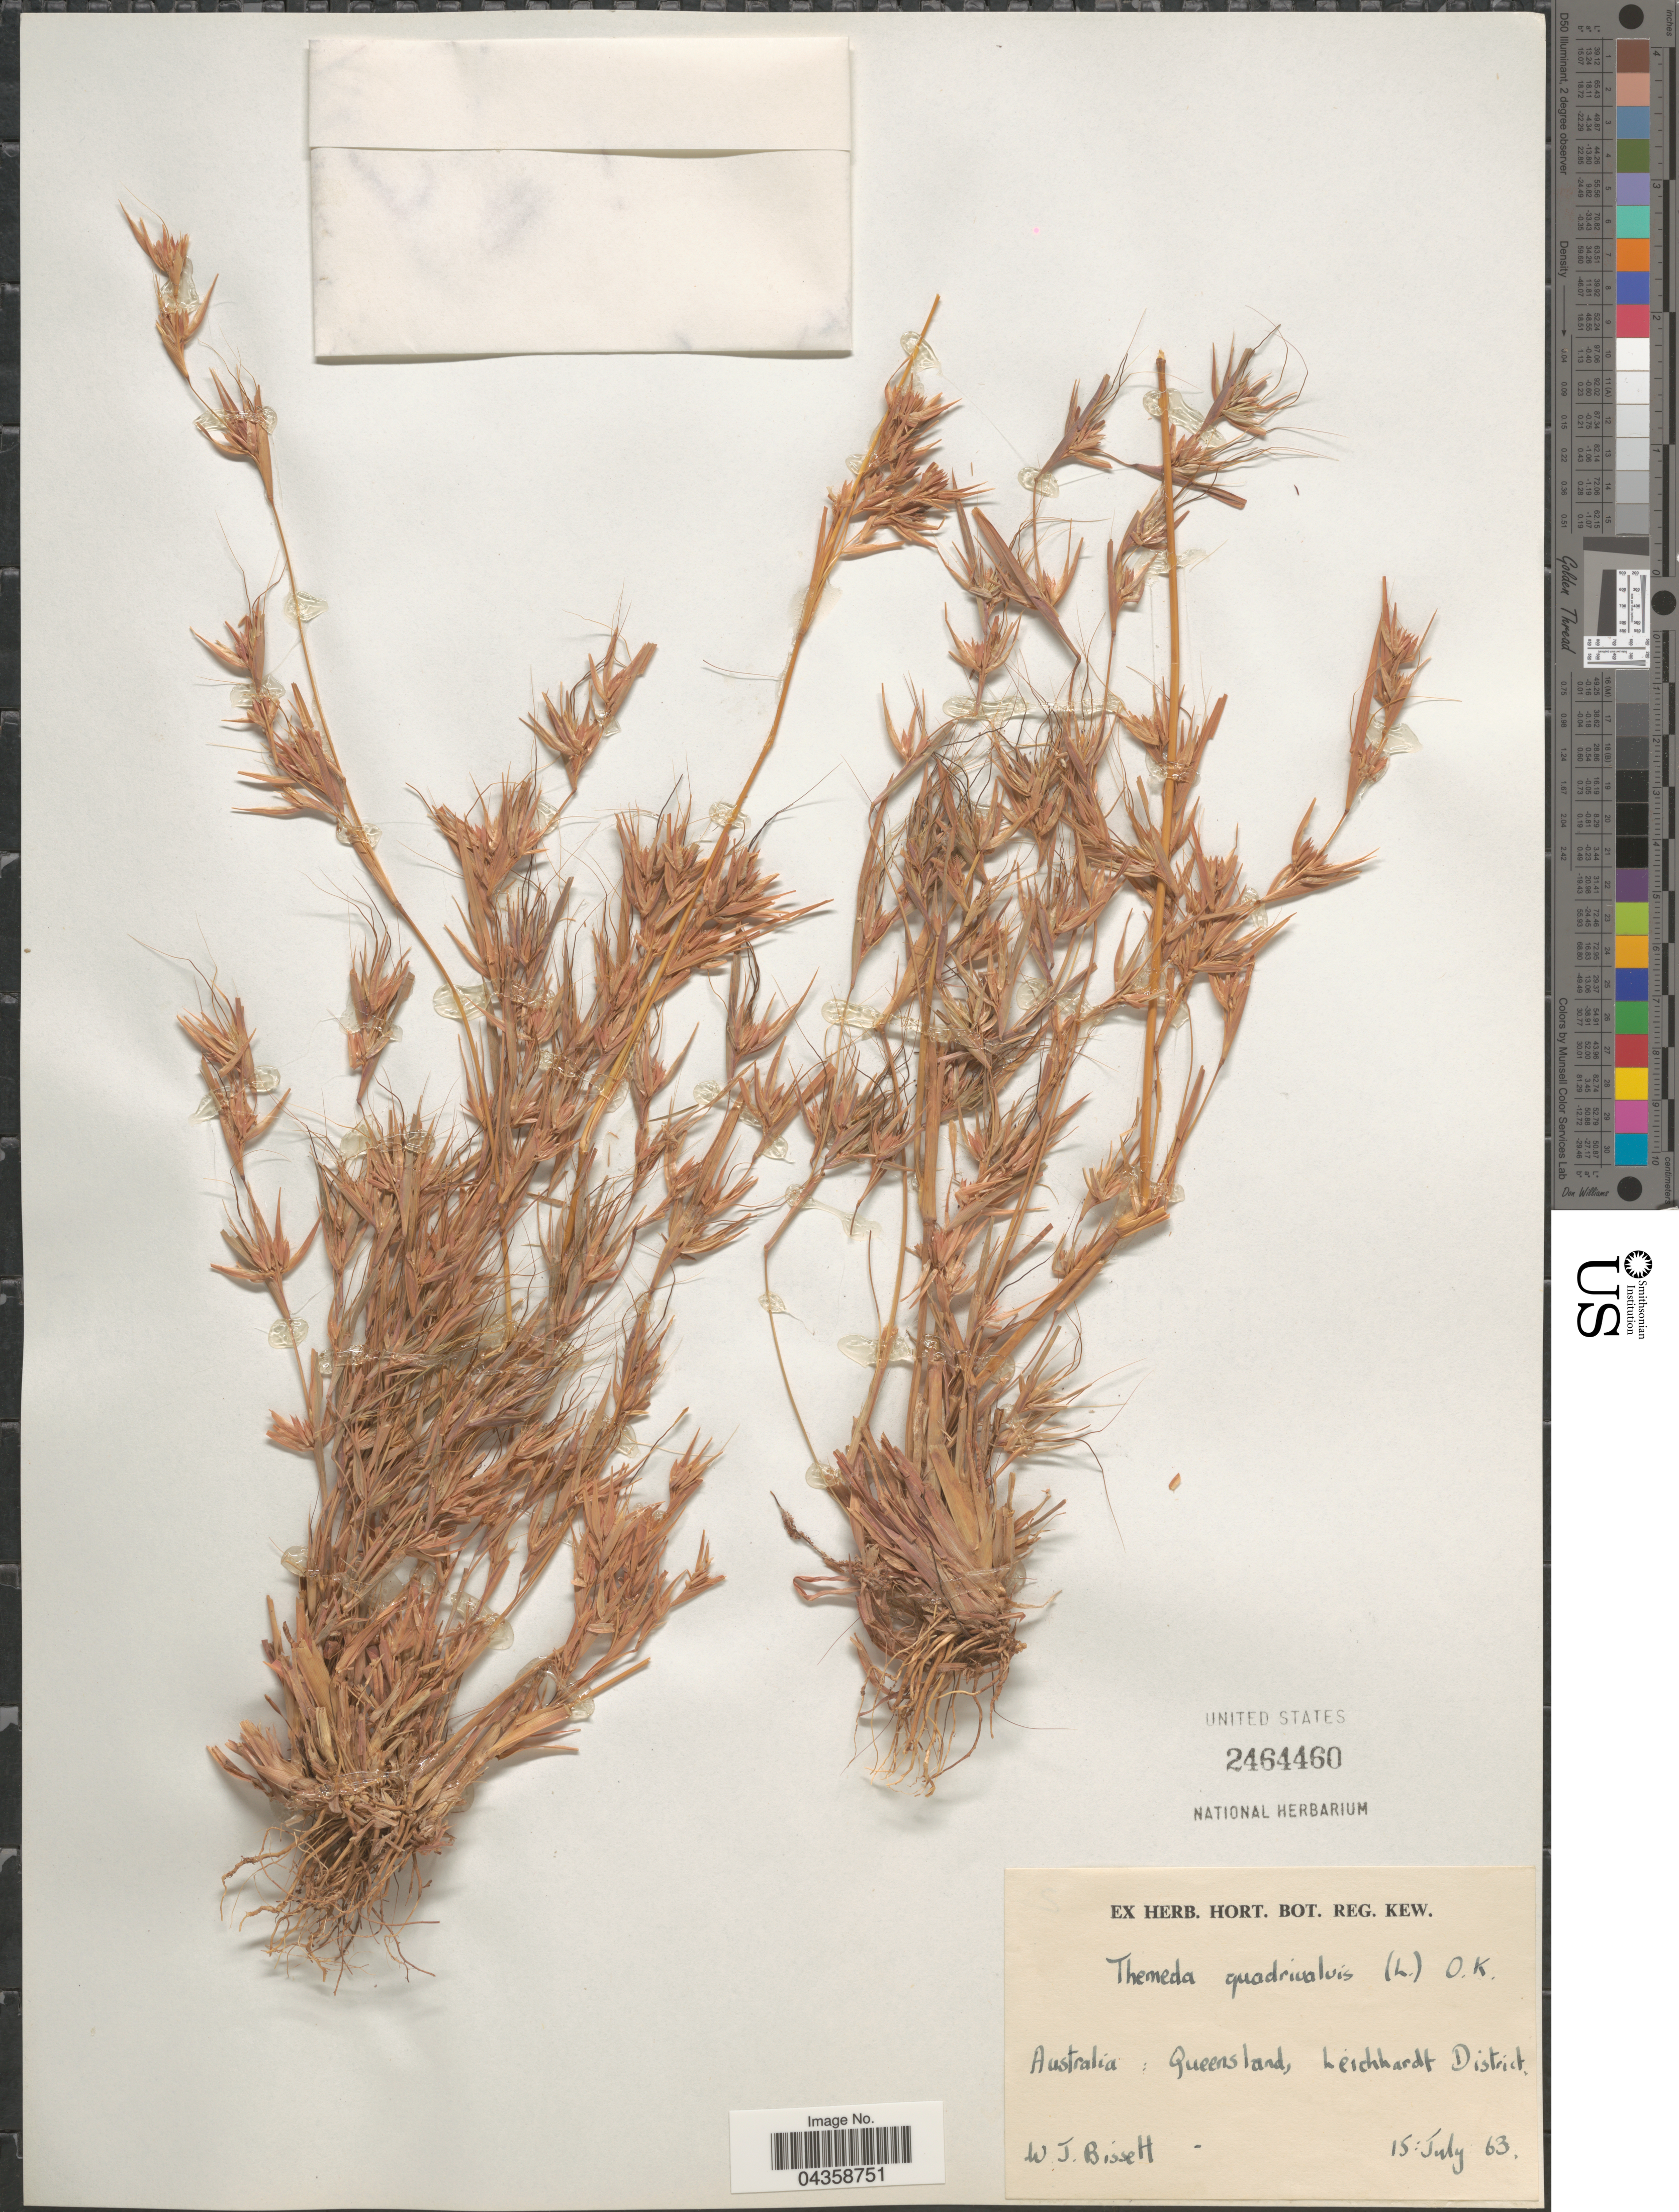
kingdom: Plantae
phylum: Tracheophyta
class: Liliopsida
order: Poales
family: Poaceae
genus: Themeda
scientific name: Themeda triandra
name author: Forssk.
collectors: W. Bissett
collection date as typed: Transcribed d/m/y: 15/7/63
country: Australia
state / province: Queensland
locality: Leichhardt District.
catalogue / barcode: US 2464460